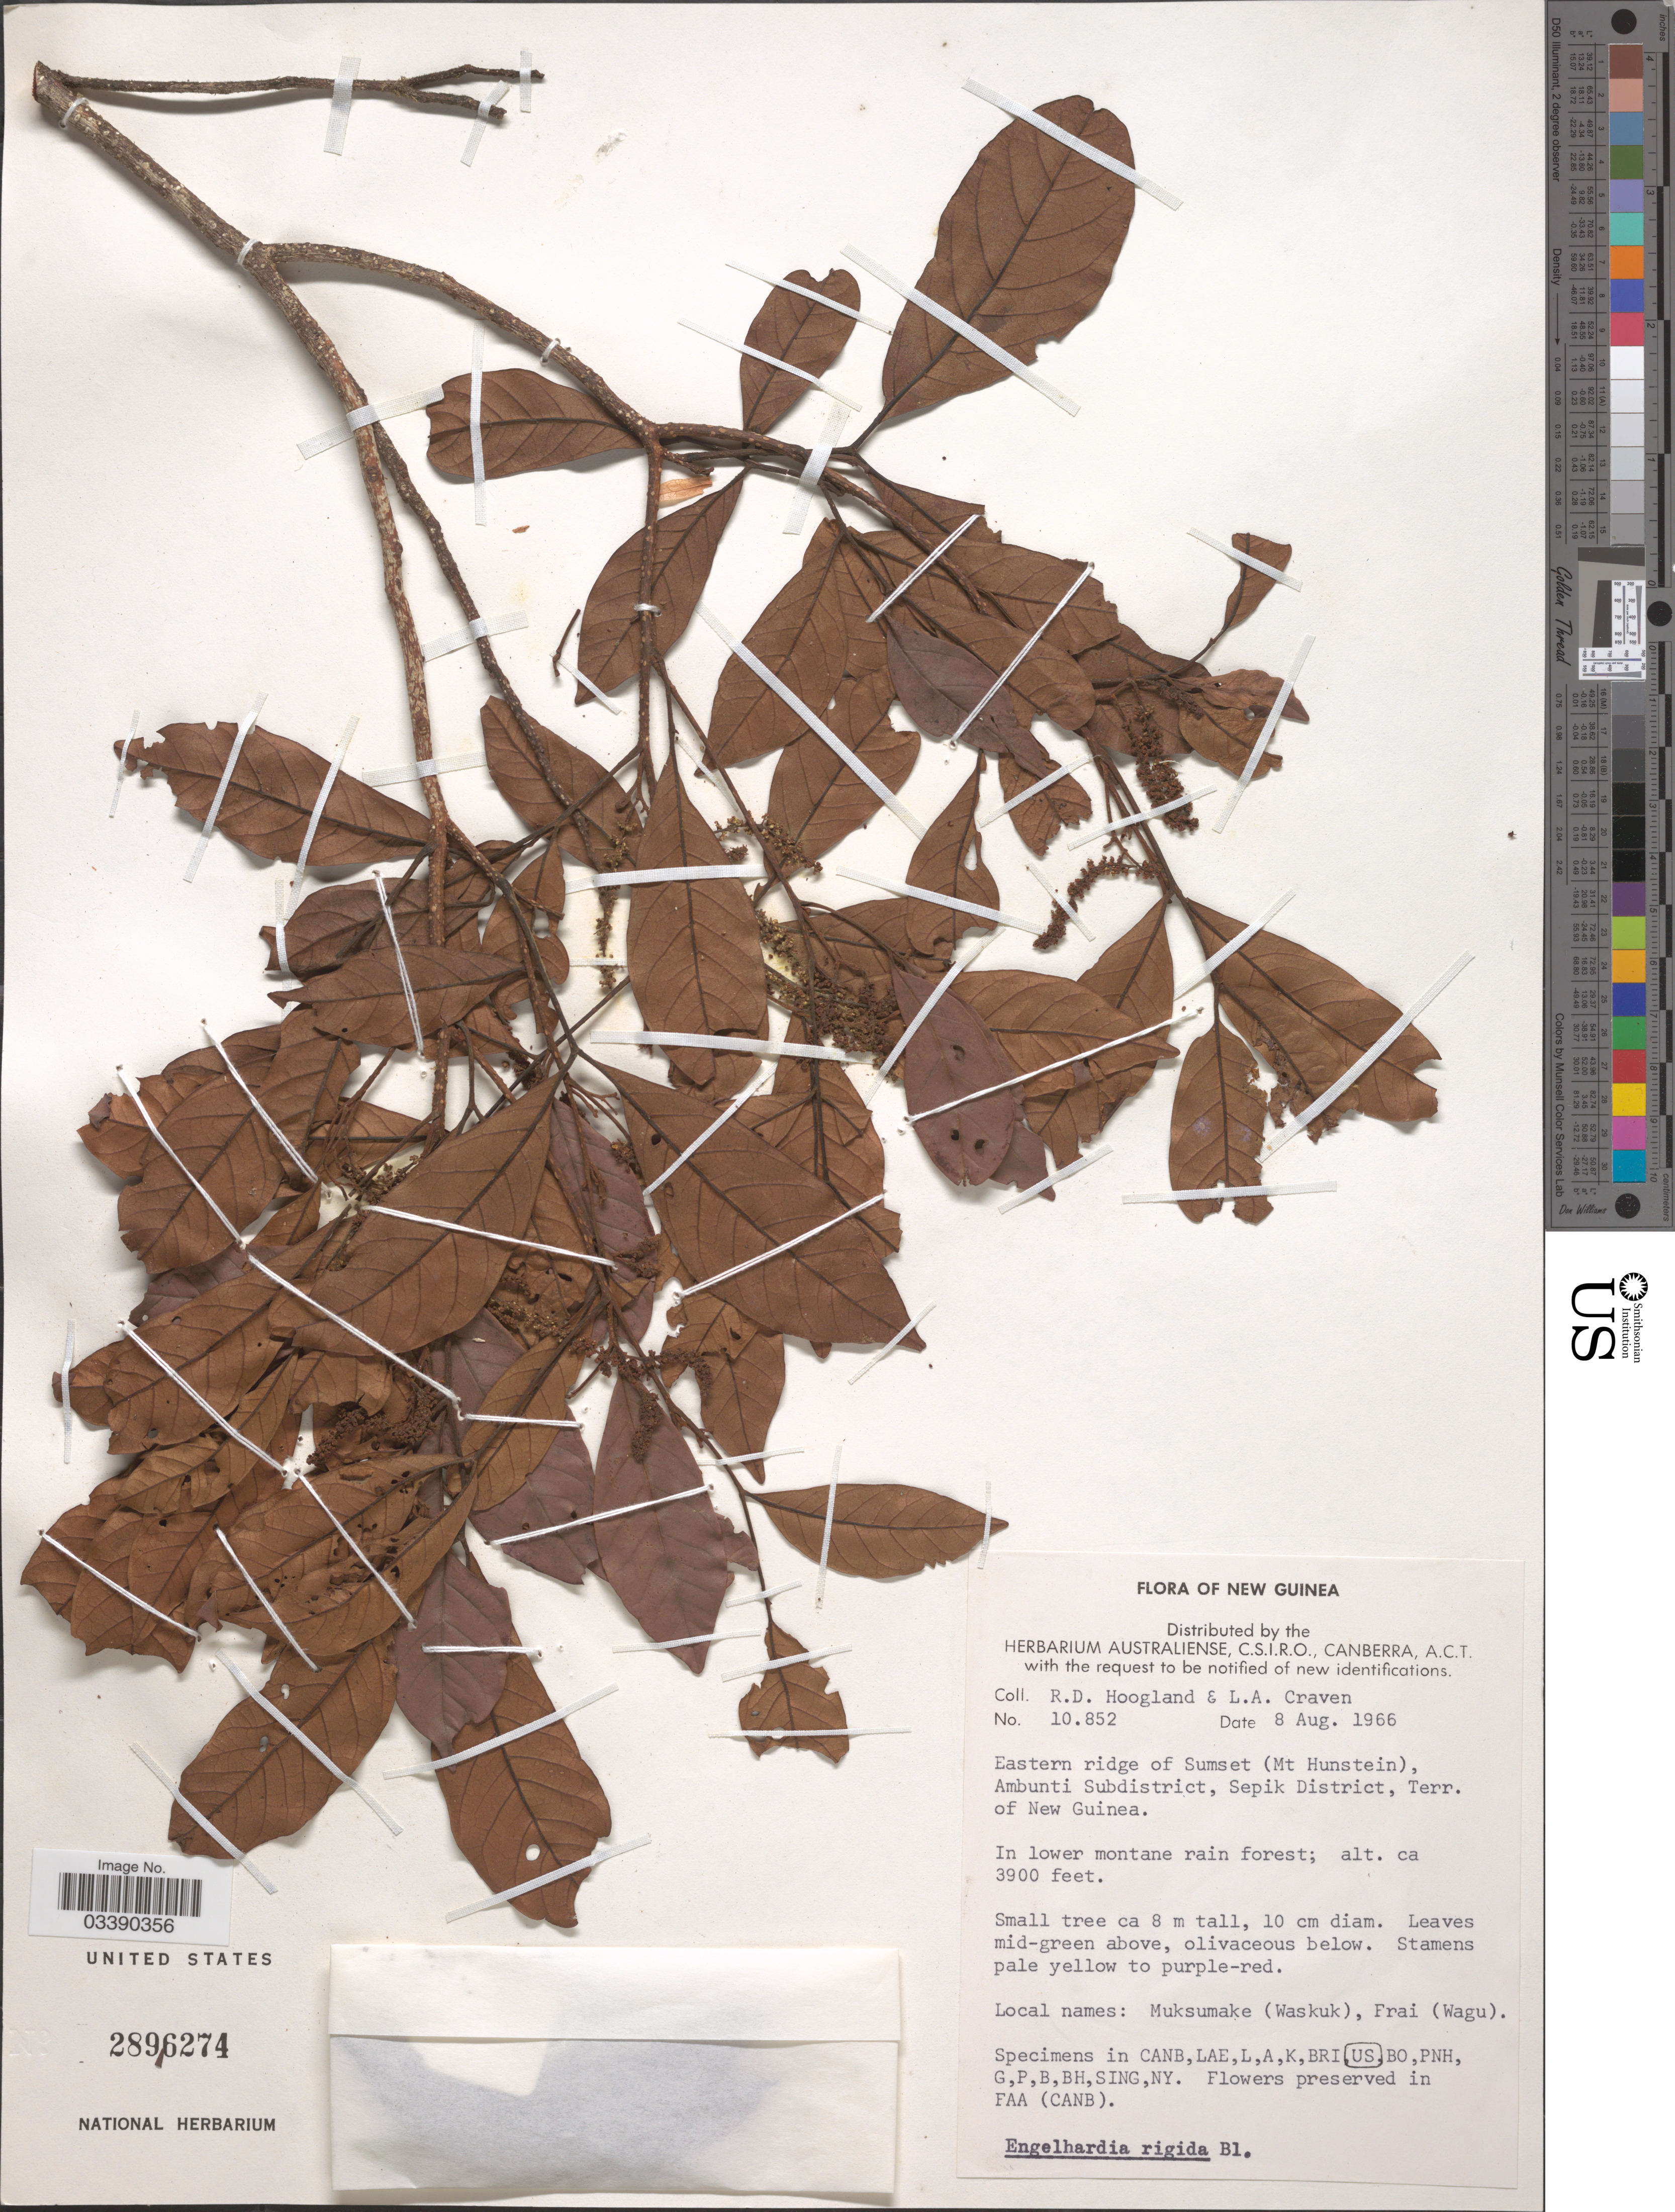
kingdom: Plantae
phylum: Tracheophyta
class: Magnoliopsida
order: Fagales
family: Juglandaceae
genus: Engelhardia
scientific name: Engelhardia rigida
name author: Blume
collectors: R. D. Hoogland & L. A. Craven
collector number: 10852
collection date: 1966-08-08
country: Papua New Guinea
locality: New Guinea. Eastern ridge of Sumset (Mt Hunstein), Ambunti Subdistrict, Sepik District, Terr. of New Guinea.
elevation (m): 1189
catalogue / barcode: US 2896274